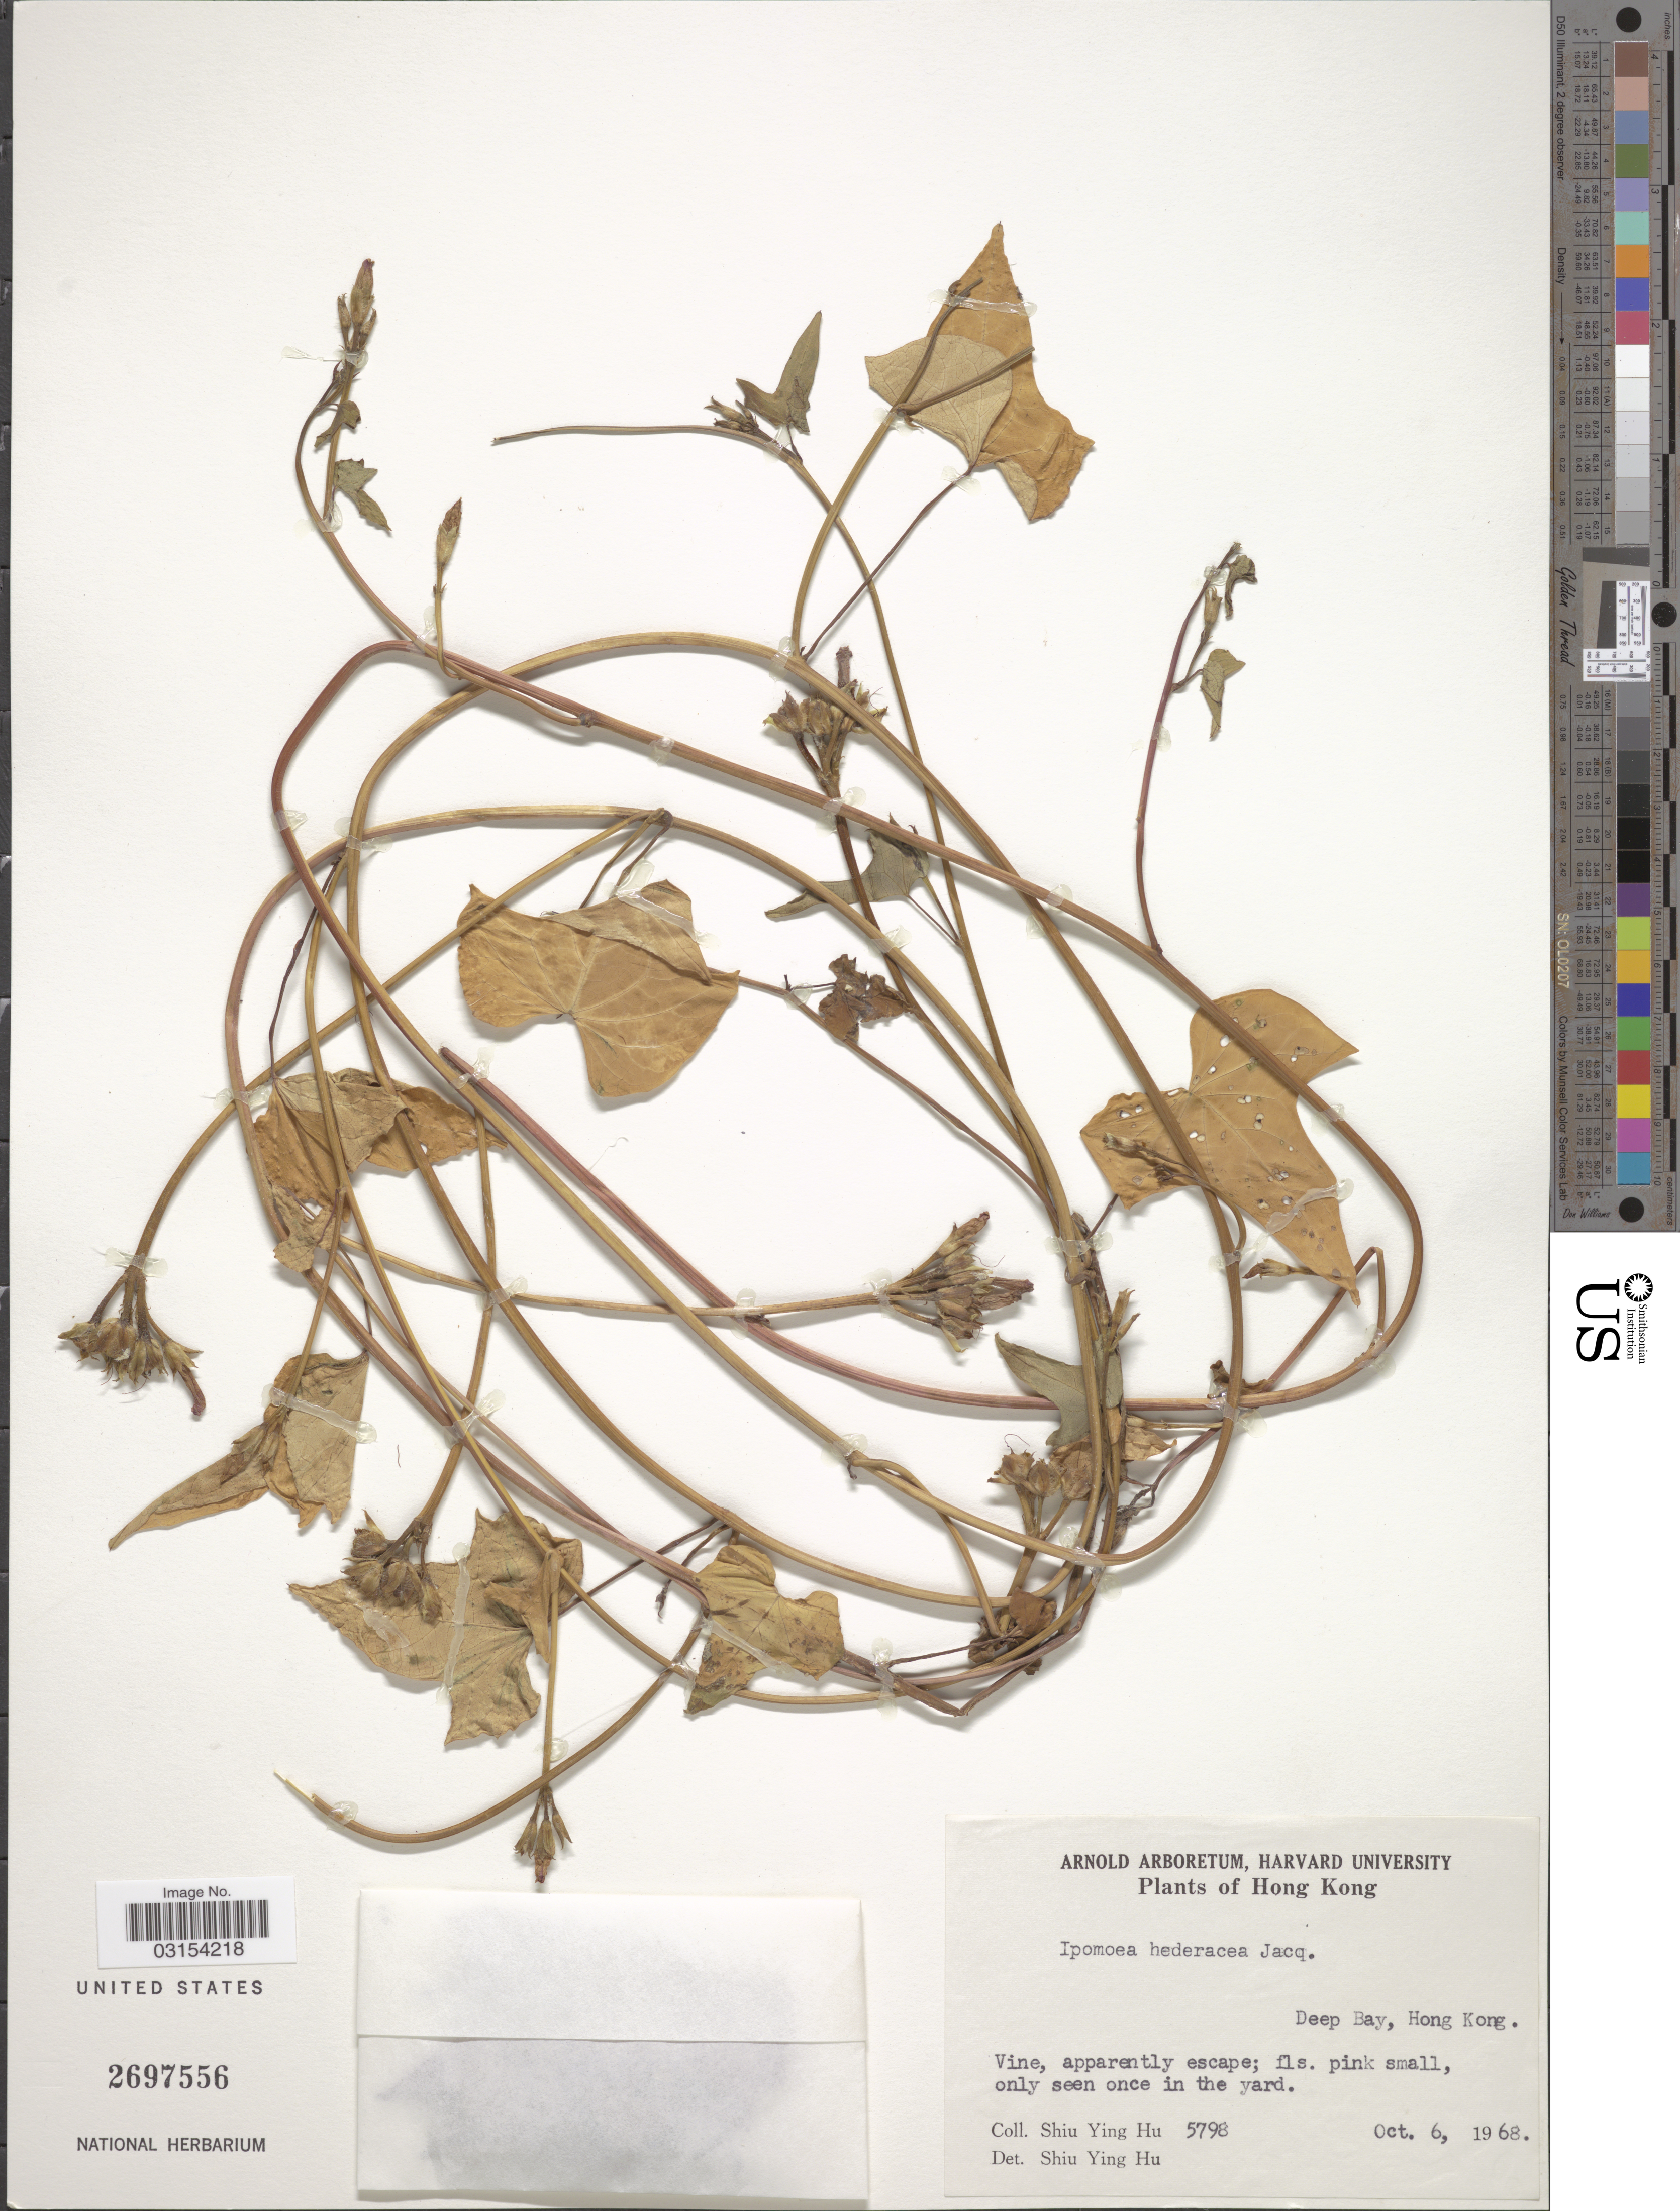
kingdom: Plantae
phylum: Tracheophyta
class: Magnoliopsida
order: Solanales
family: Convolvulaceae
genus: Ipomoea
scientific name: Ipomoea triloba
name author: L.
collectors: S. Y. Hu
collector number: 5798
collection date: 1968-10-06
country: China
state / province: Hong Kong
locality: Deep Bay, Hong Kong.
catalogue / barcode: US 2697556